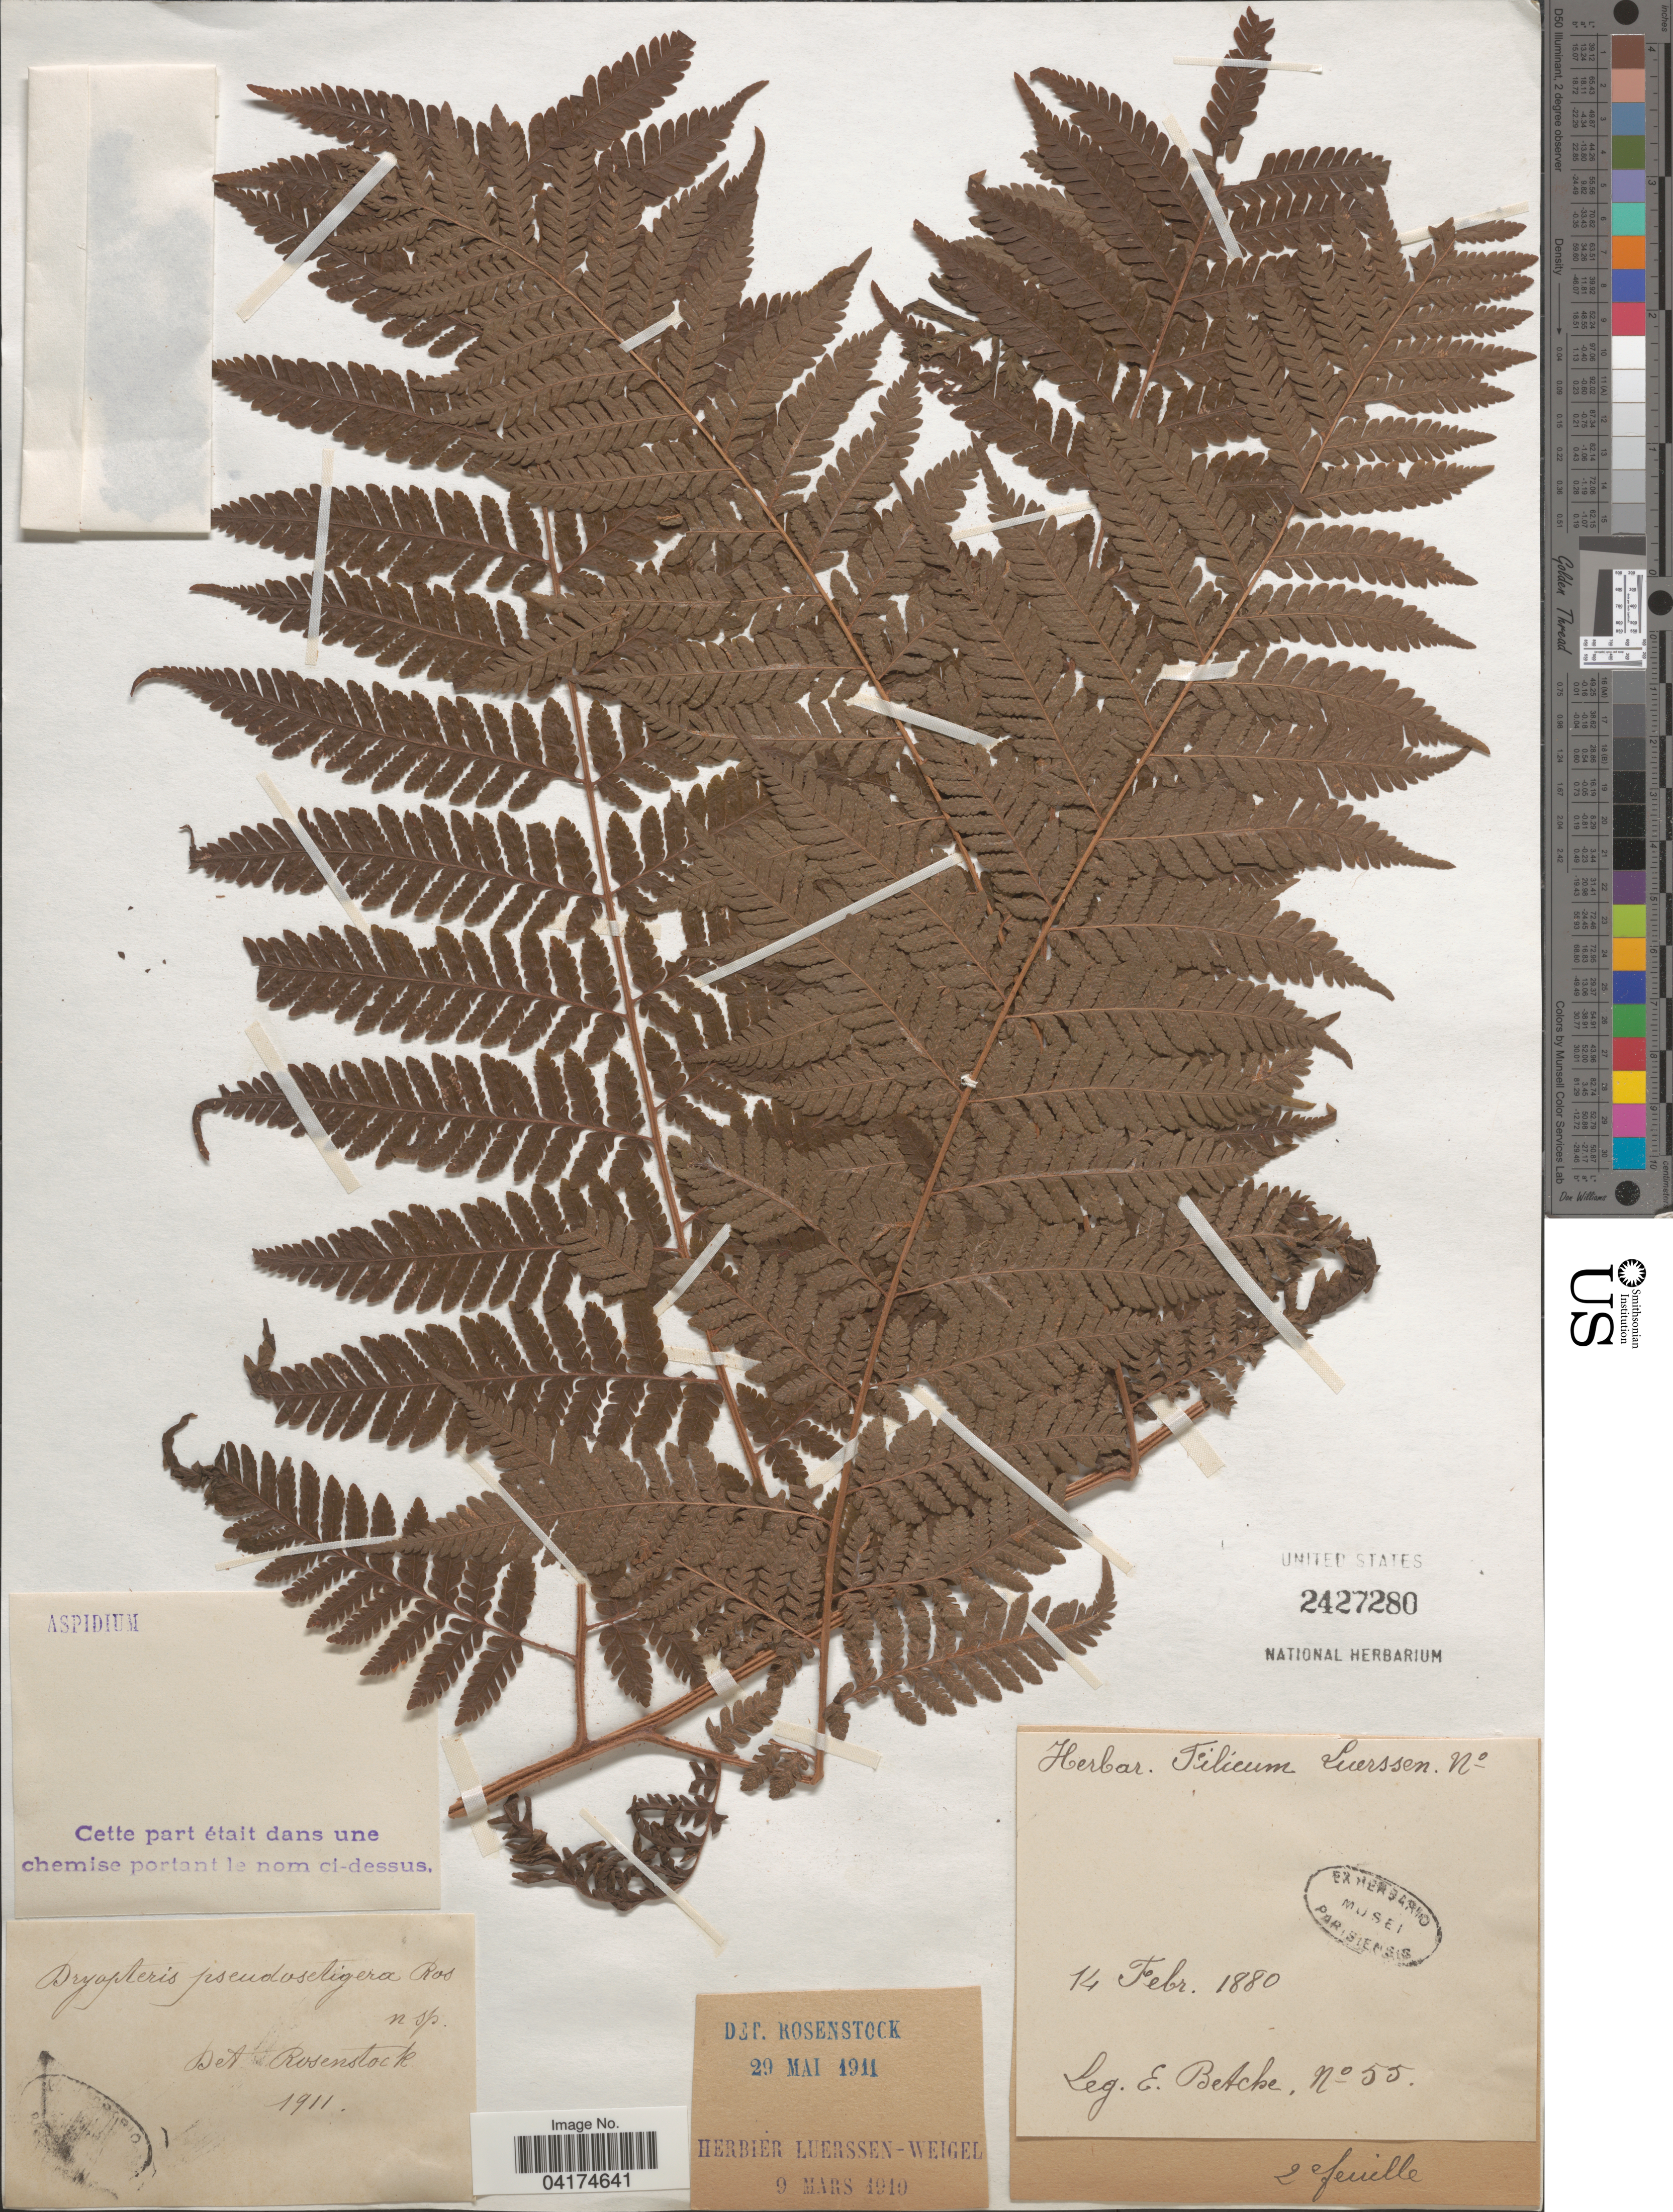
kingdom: Plantae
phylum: Tracheophyta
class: Polypodiopsida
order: Polypodiales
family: Dryopteridaceae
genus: Dryopteris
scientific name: Dryopteris pseudosetigera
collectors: E. Betche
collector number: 55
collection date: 1880-02-14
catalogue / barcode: US 2427280